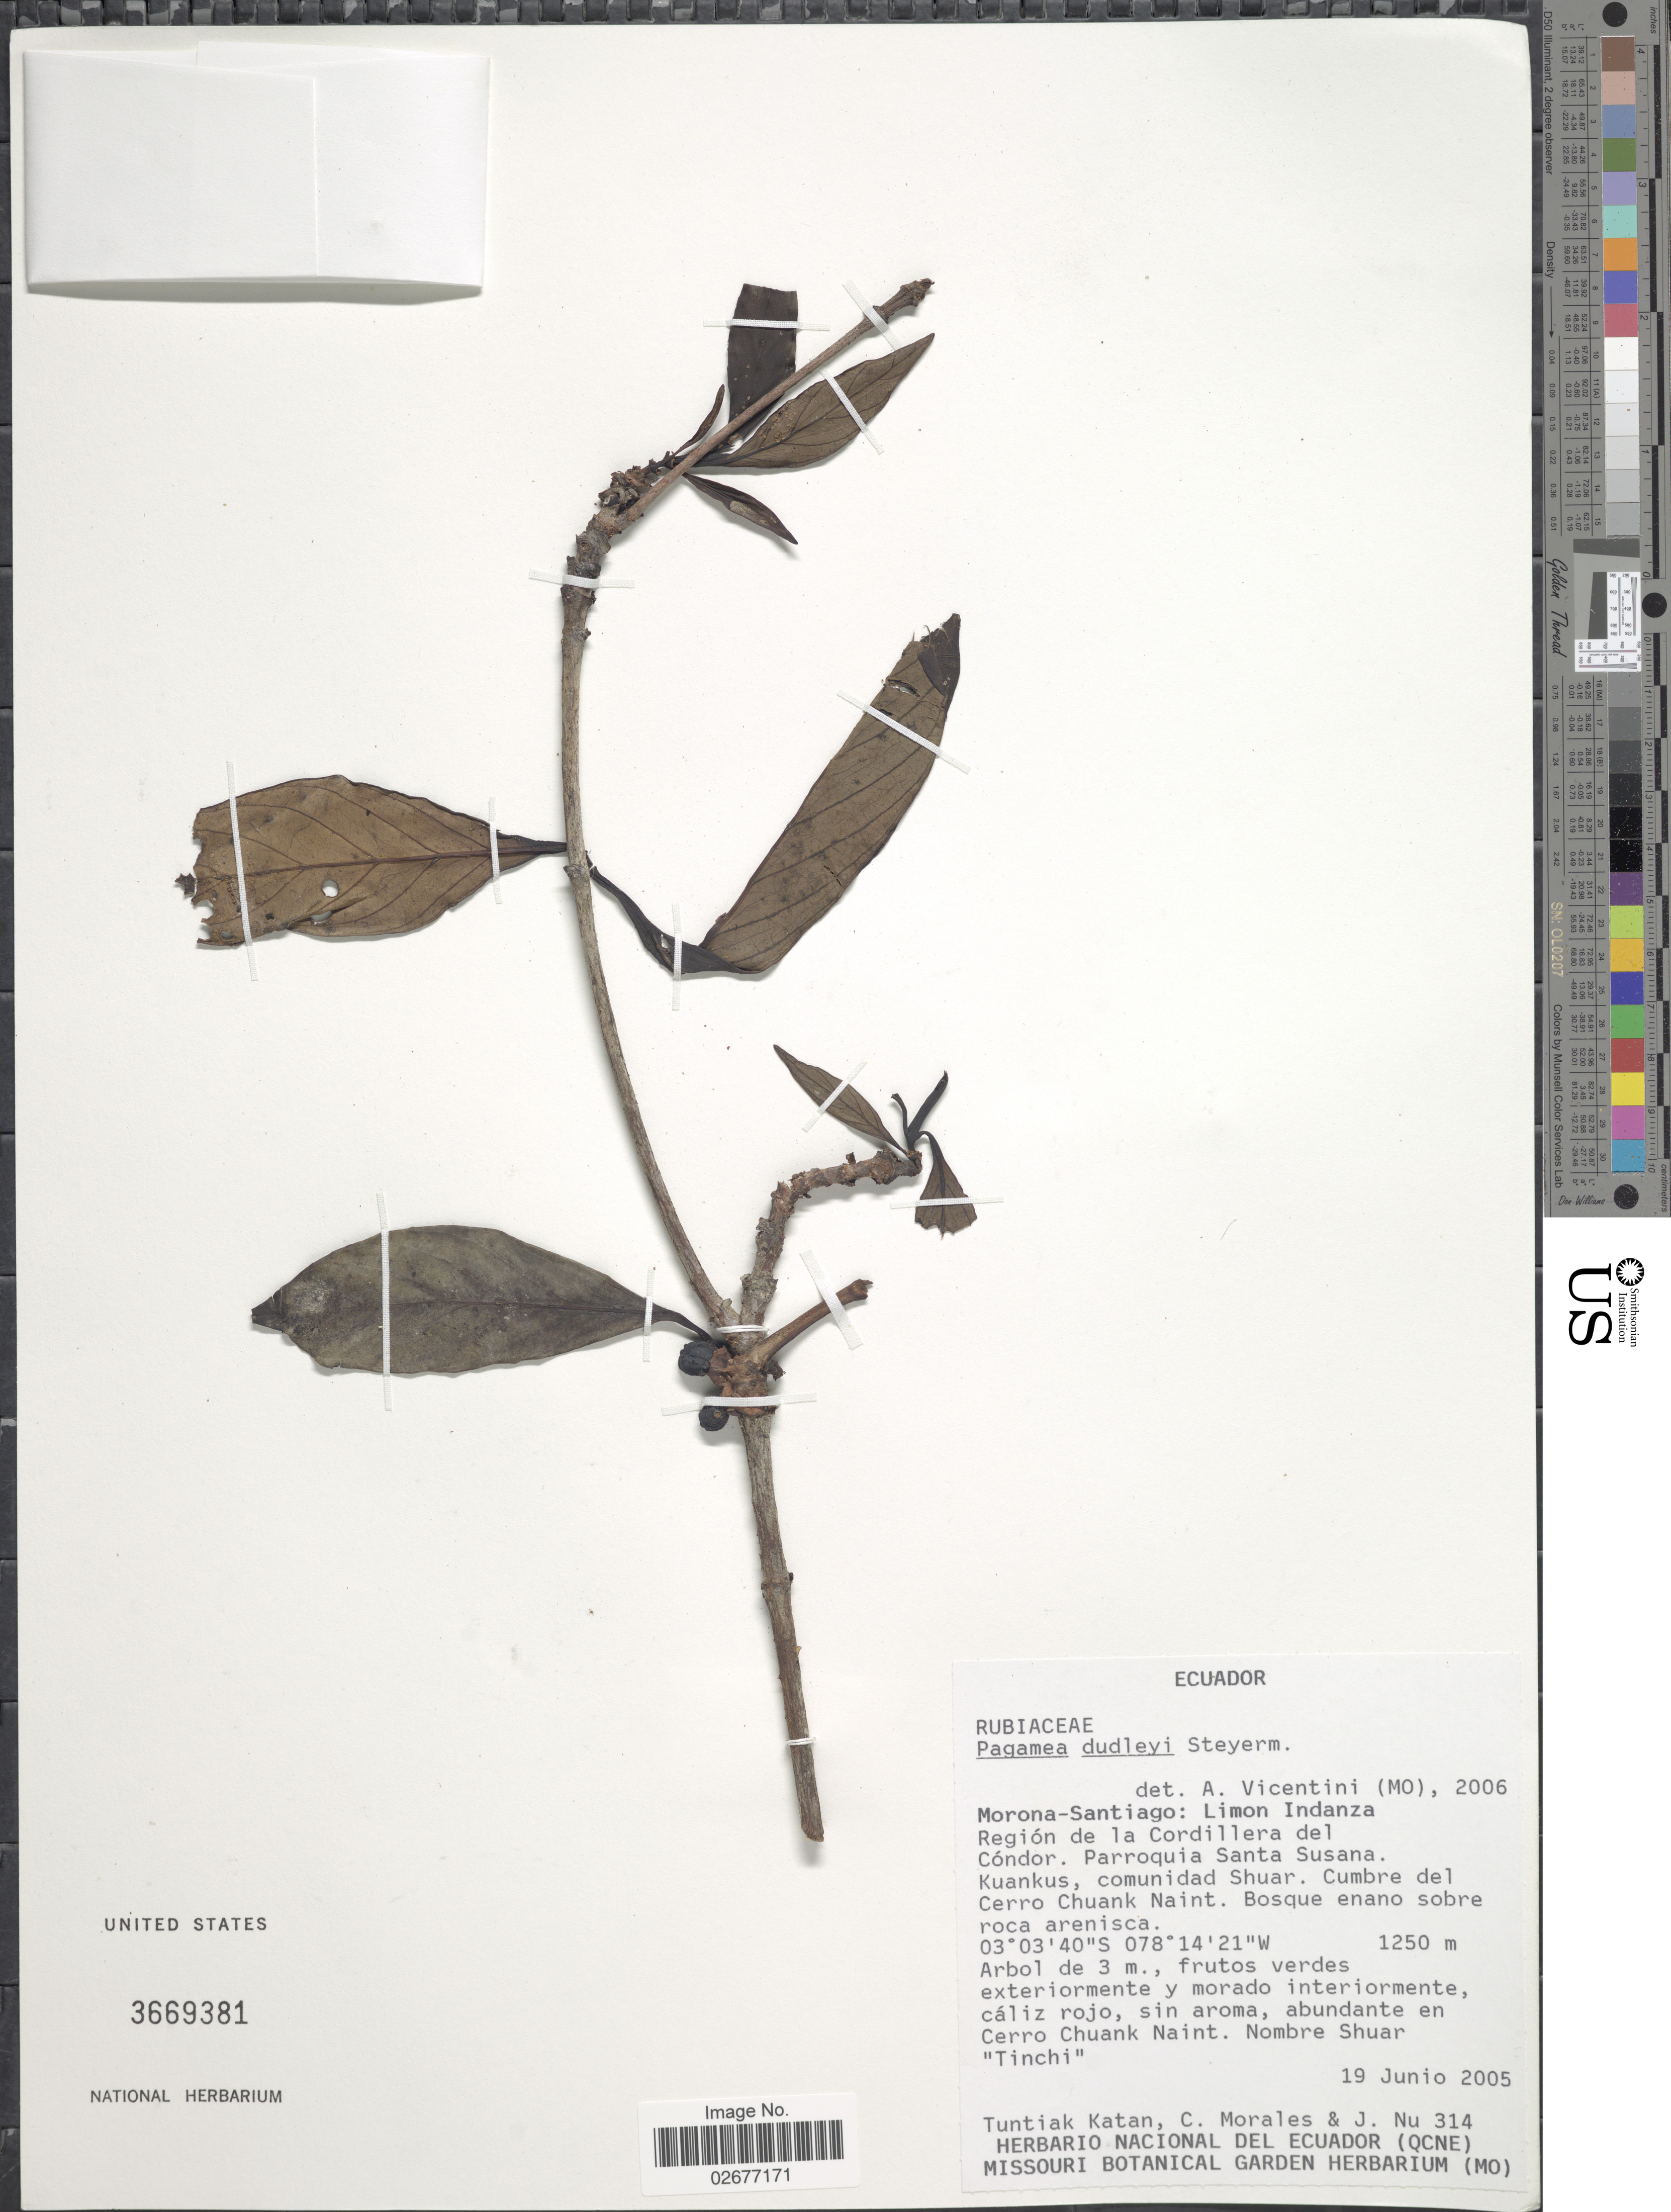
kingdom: Plantae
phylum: Tracheophyta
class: Magnoliopsida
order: Gentianales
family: Rubiaceae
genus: Pagamea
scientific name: Pagamea dudleyi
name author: Steyerm.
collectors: T. Katan, C. Morales & J. Nu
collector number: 314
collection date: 2005-06-19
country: Ecuador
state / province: Morona-Santiago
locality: Morona-Santiago: Limon Indanza, Region de la Cordillera del Condor, Parroquia Santa Susana, Kuankus, comunidad Shuar, Cumbre del Cerro Chuank Naint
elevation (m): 1250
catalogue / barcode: US 3669381